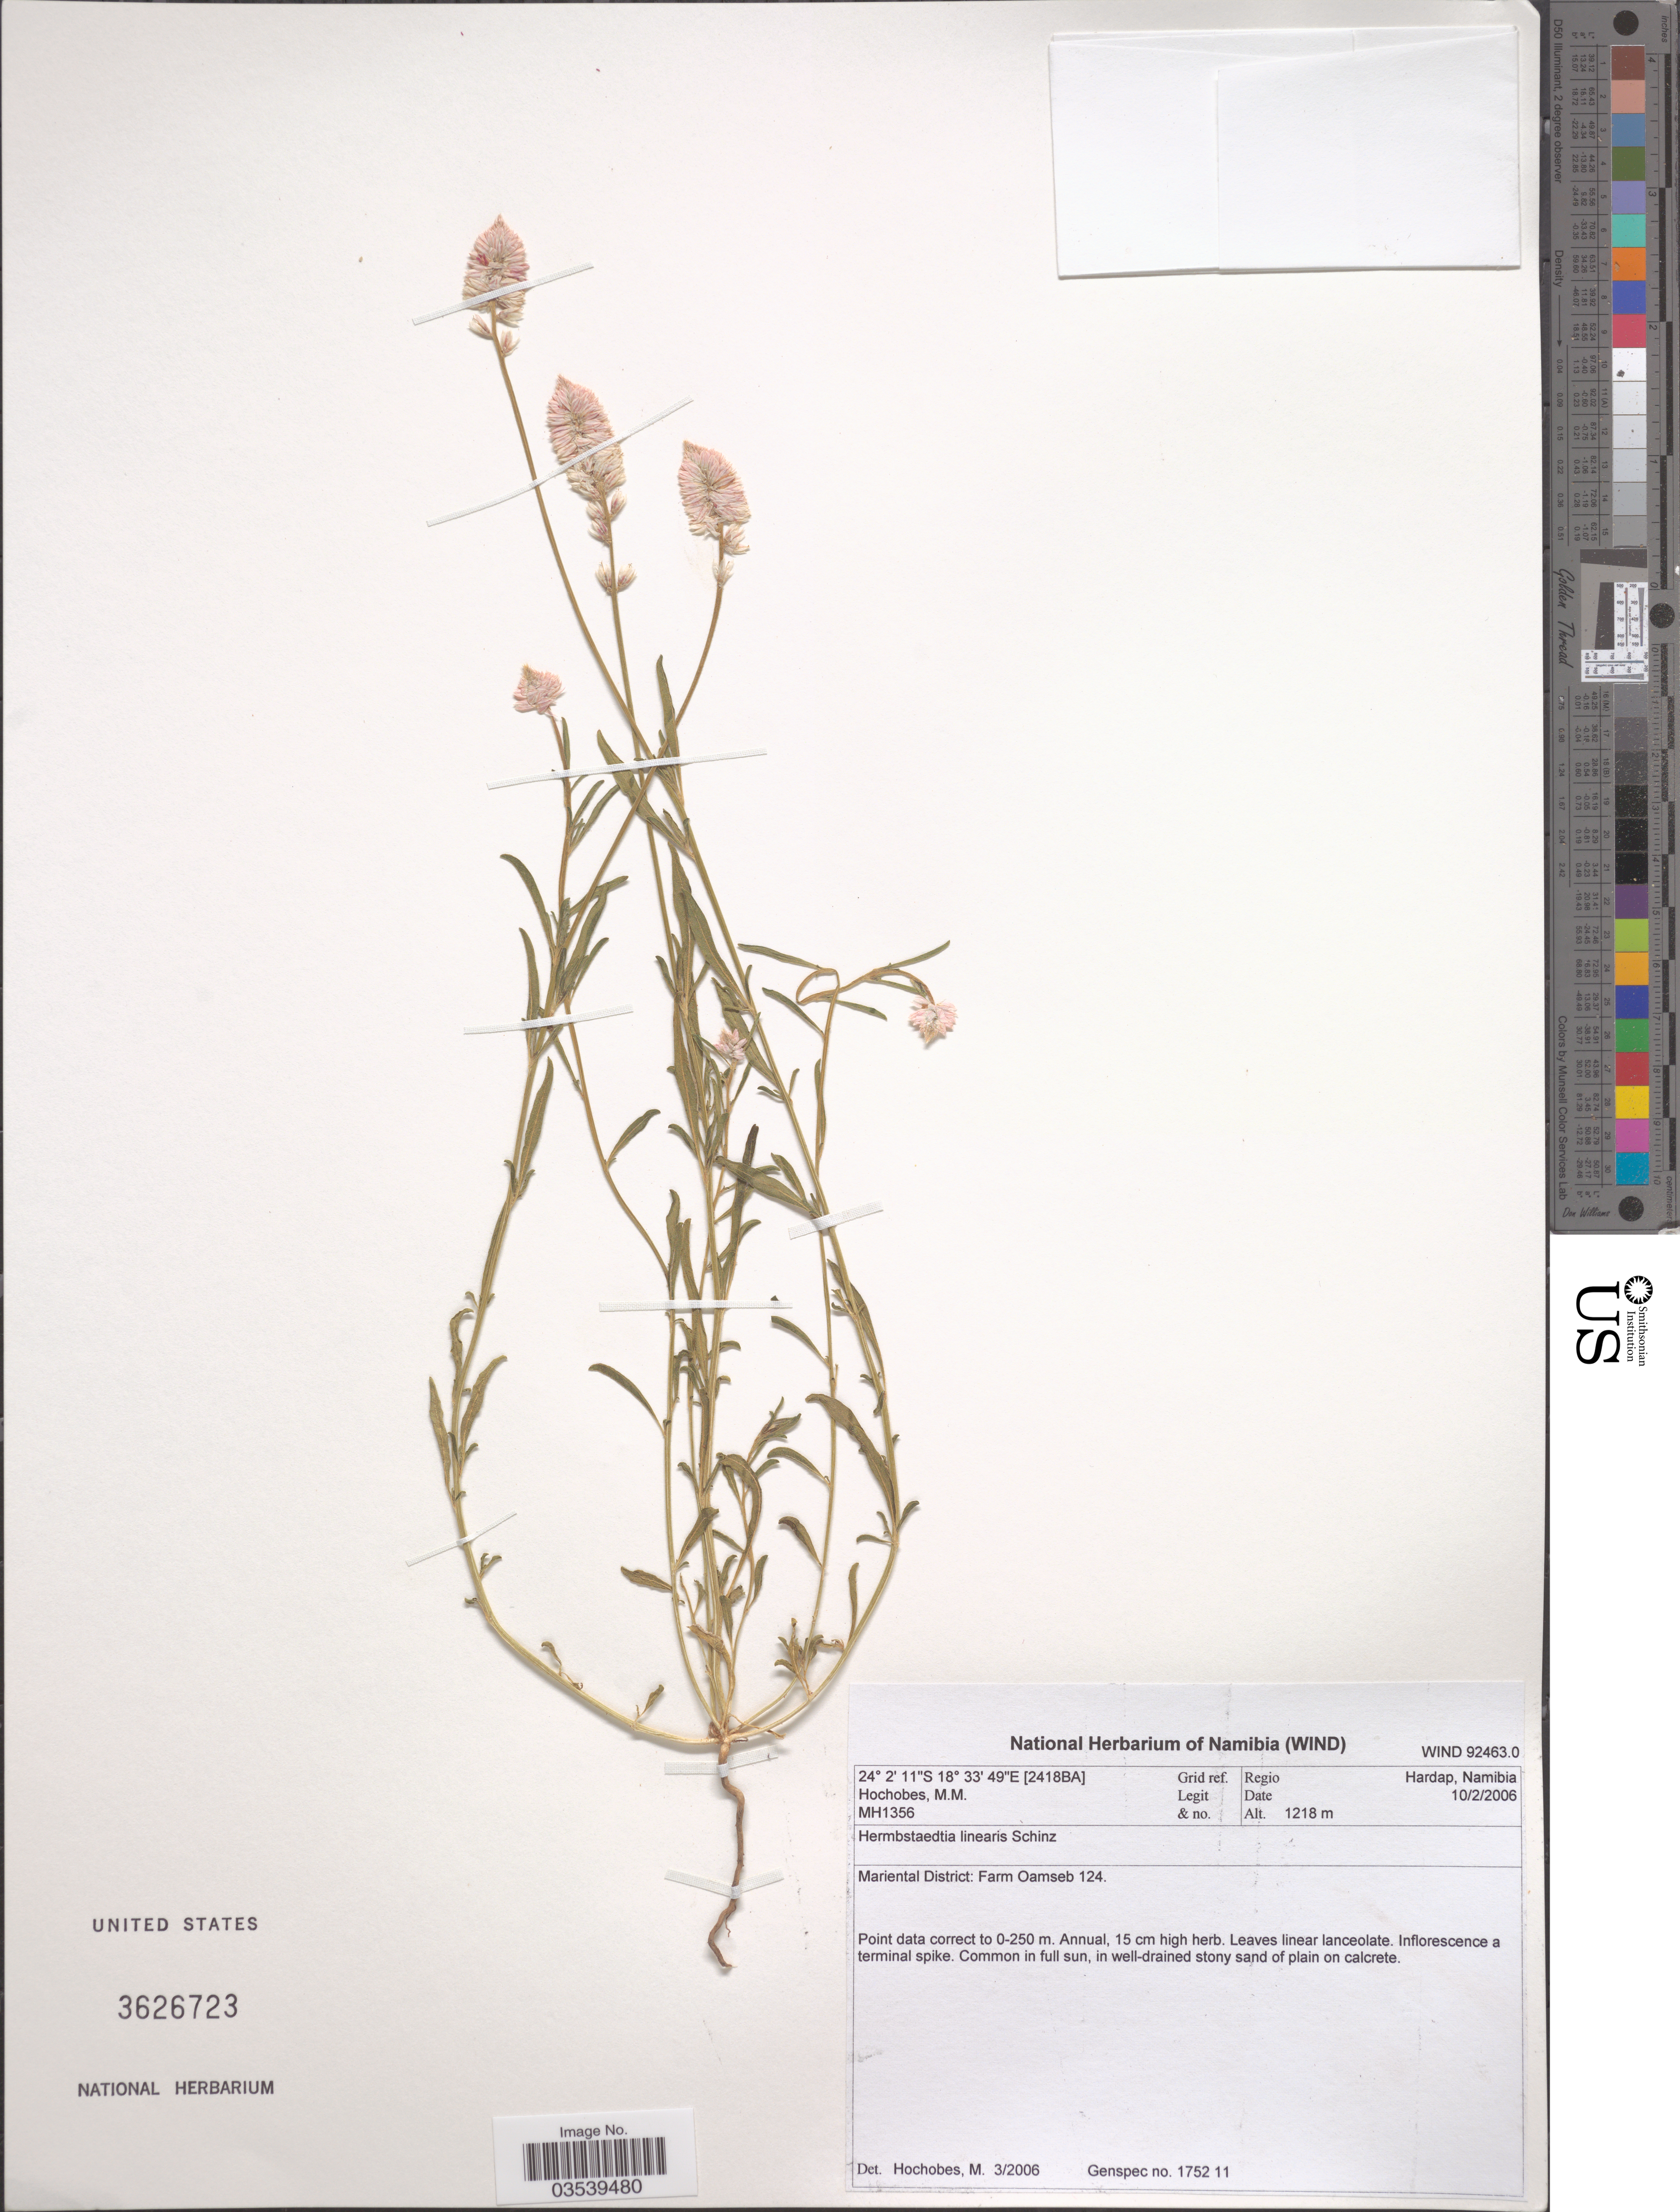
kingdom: Plantae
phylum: Tracheophyta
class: Magnoliopsida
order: Caryophyllales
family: Amaranthaceae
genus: Hermbstaedtia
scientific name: Hermbstaedtia linearis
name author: Schinz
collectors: M. Hochobes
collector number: MH1356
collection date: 2006-02-10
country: Namibia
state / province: Hardap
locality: Grid ref. [2418BA]. Mariental District: Farm Oamseb 124.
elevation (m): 1218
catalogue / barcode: US 3626723